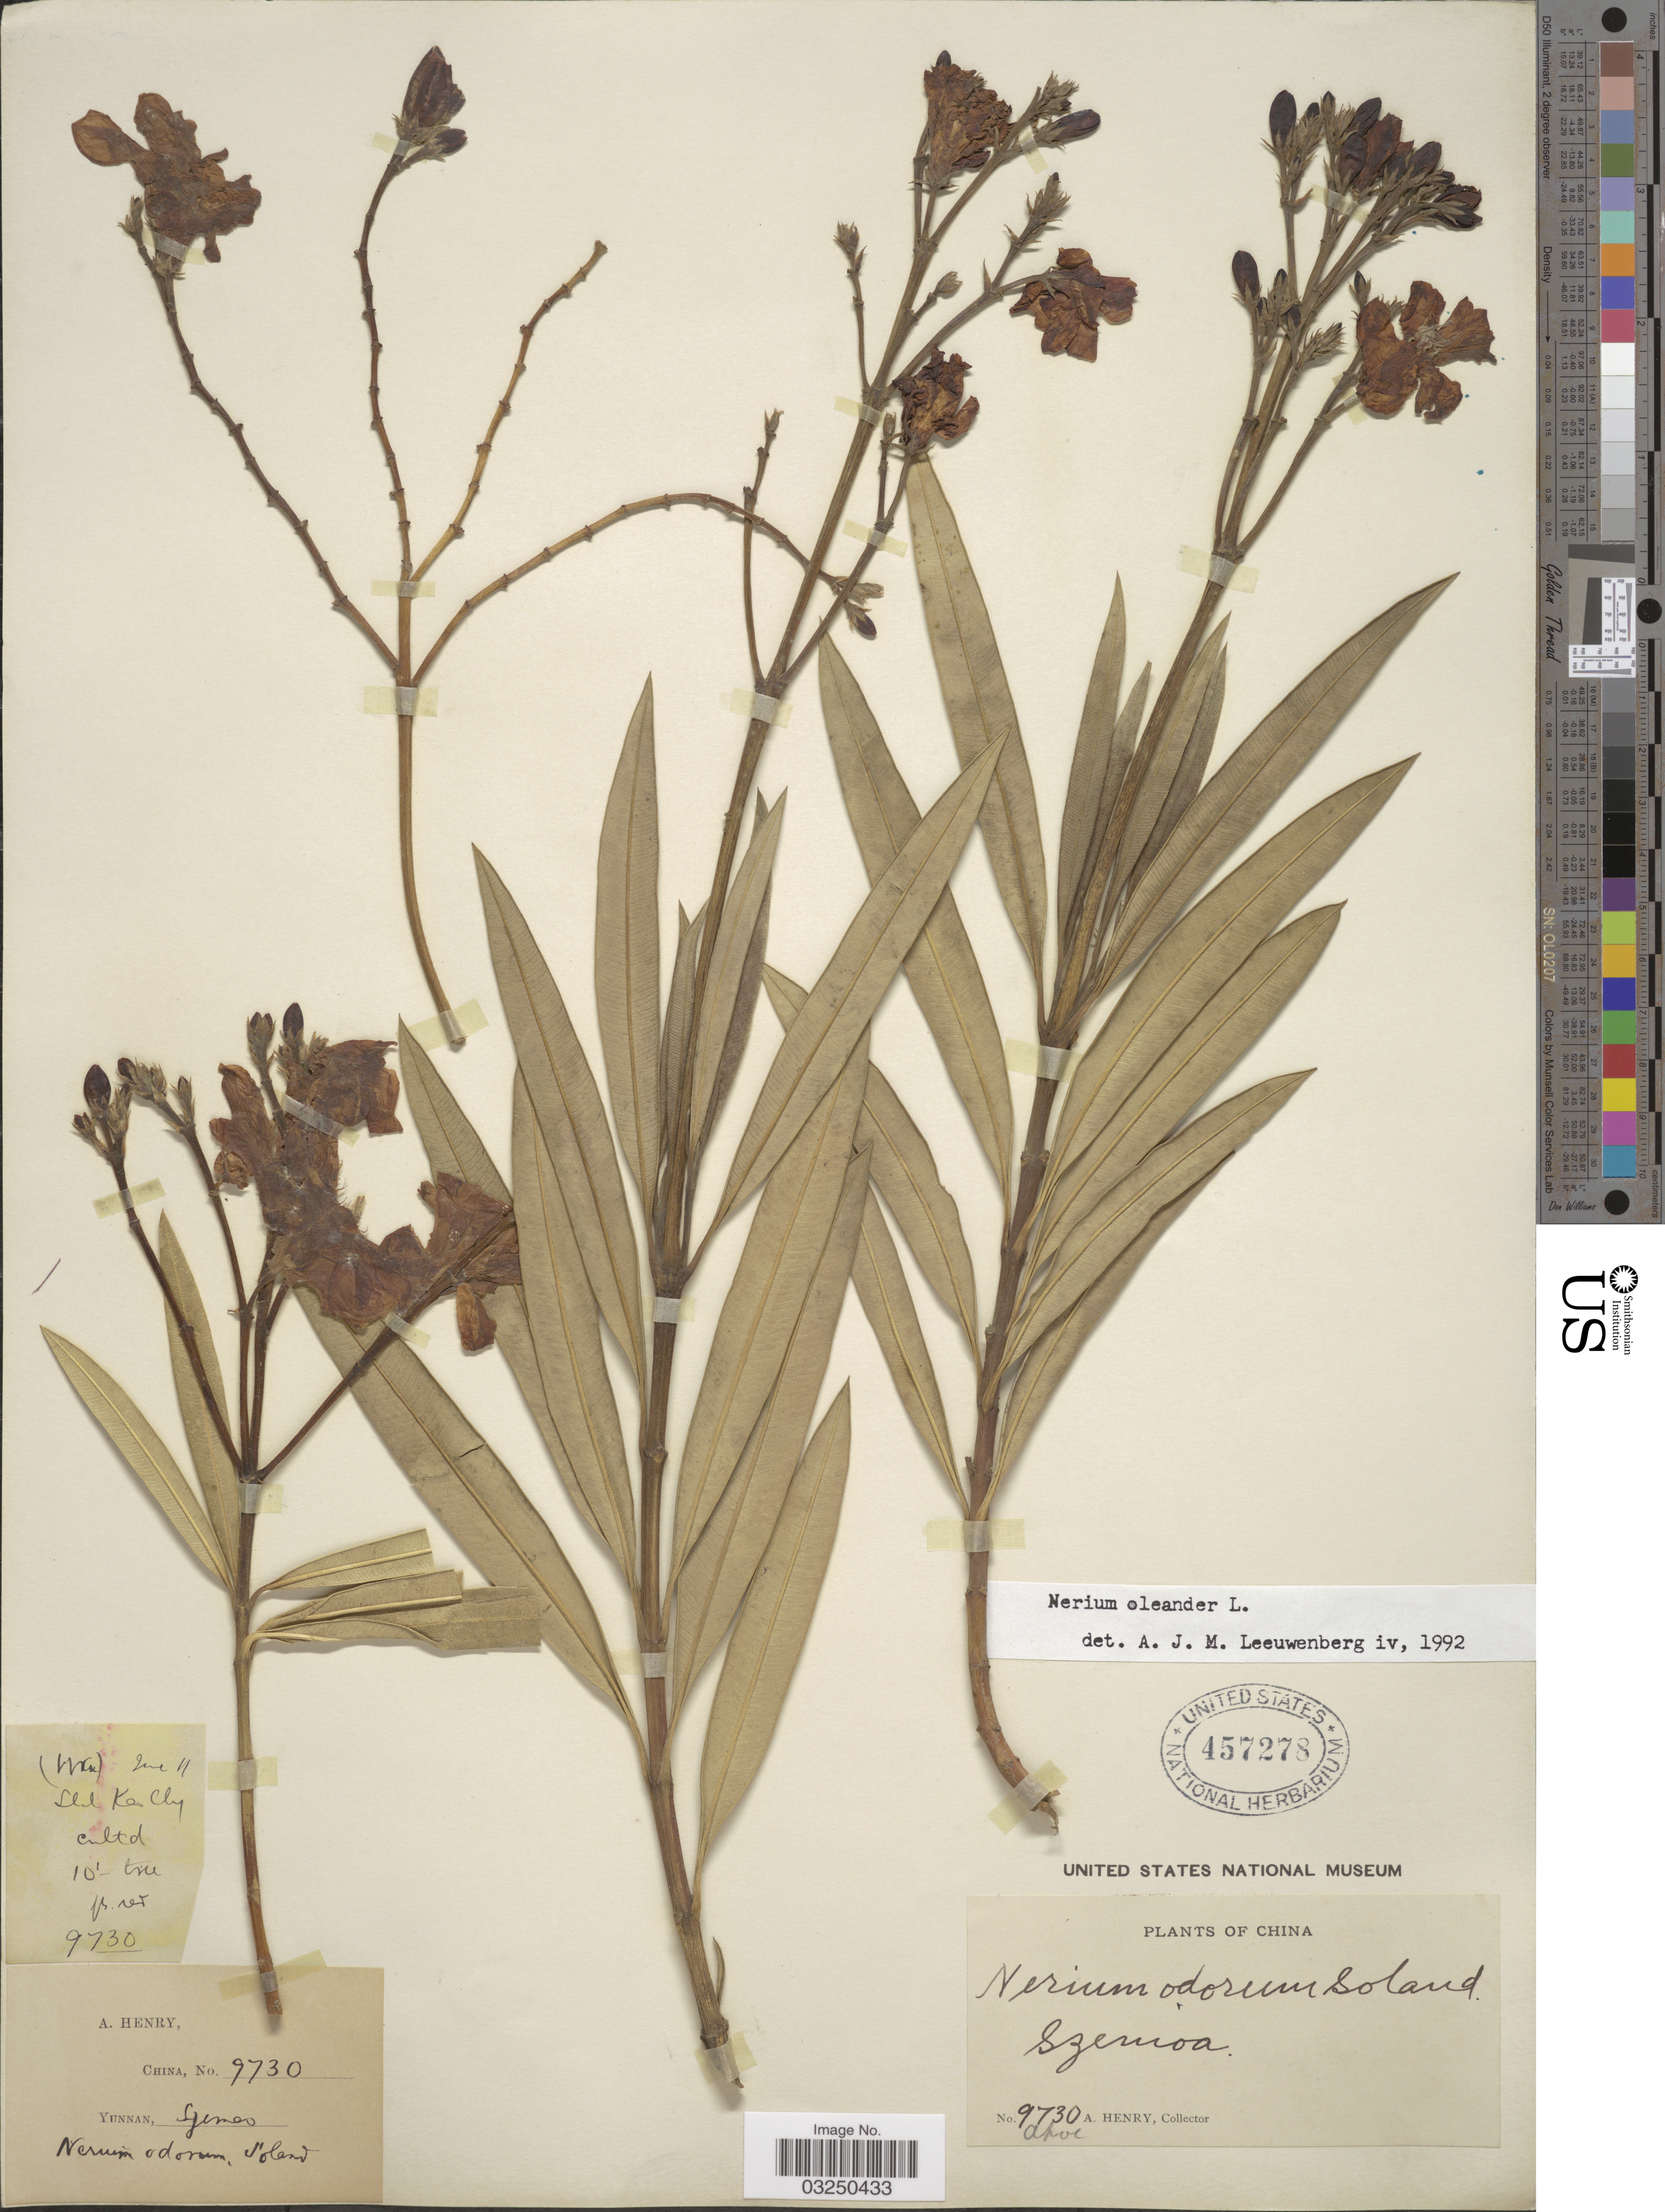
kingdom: Plantae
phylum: Tracheophyta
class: Magnoliopsida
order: Gentianales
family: Apocynaceae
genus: Nerium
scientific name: Nerium oleander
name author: L.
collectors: A. Henry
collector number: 9730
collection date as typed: Transcribed d/m/y: /6/11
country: China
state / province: Yunnan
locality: Szemoa.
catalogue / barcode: US 457278